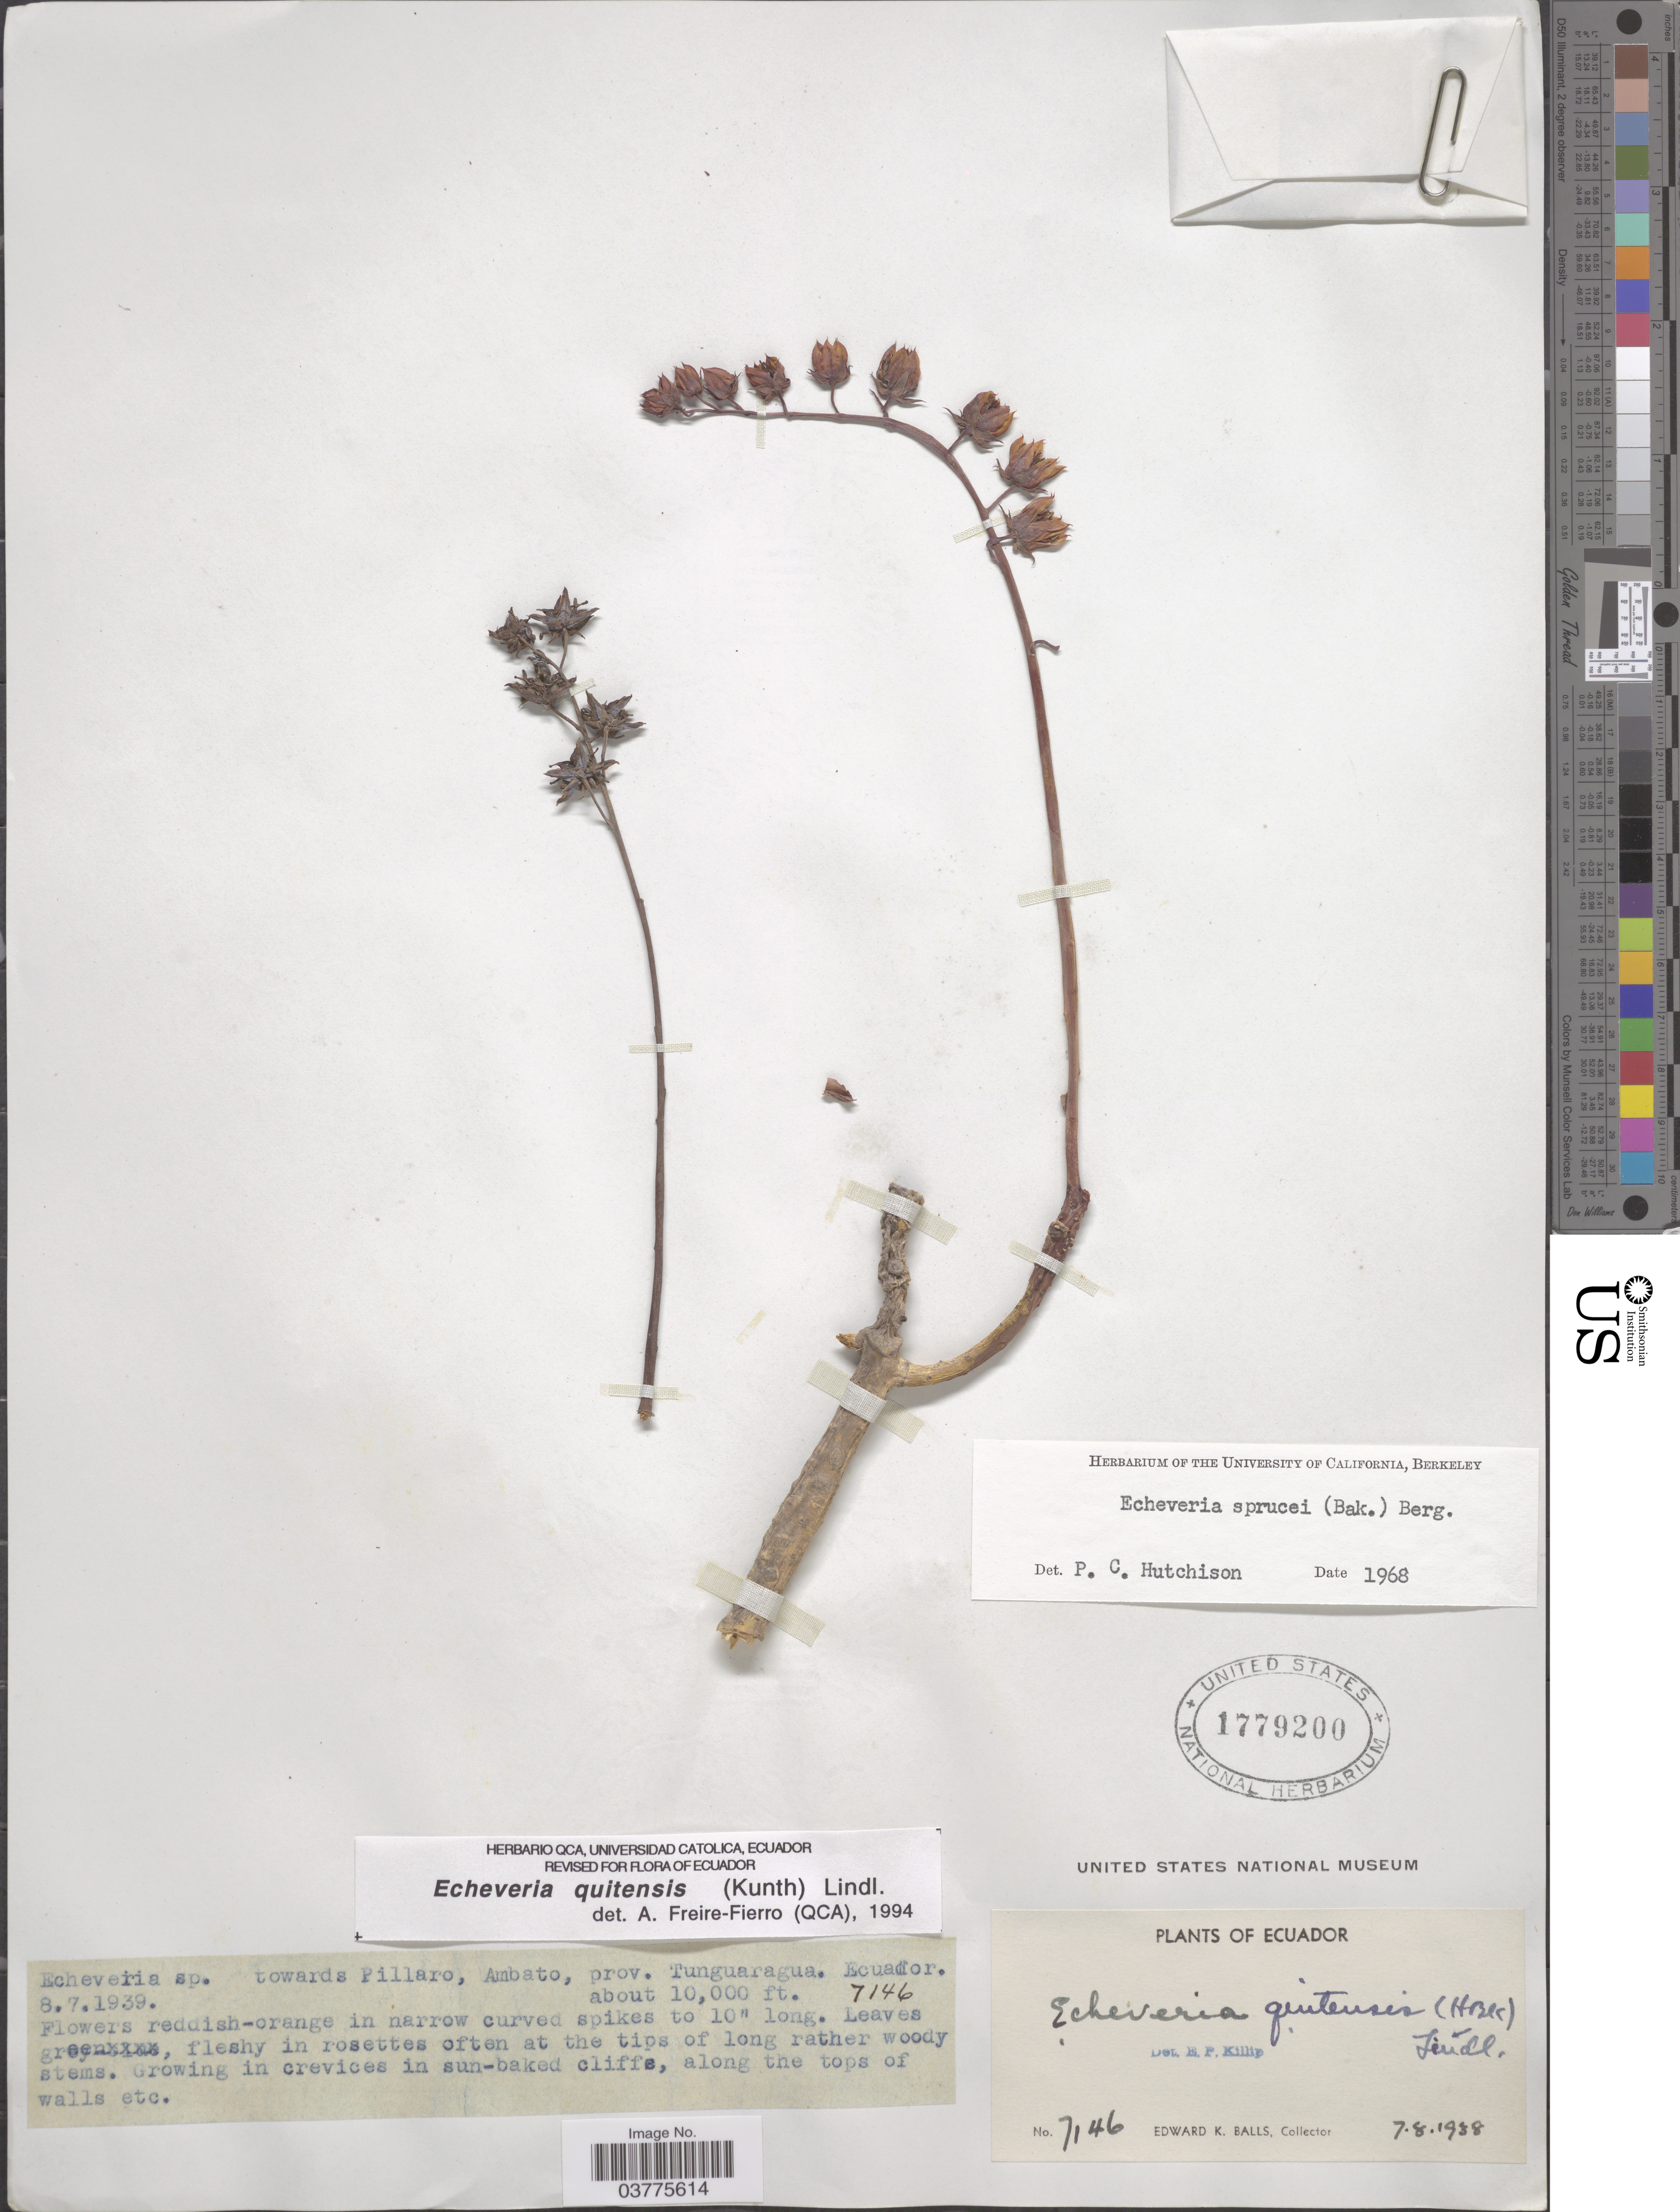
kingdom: Plantae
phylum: Tracheophyta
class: Magnoliopsida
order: Saxifragales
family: Crassulaceae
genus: Echeveria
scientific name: Echeveria quitensis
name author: (Kunth) Lindl.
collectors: E. K. Balls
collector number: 7146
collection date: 1938-07-08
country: Ecuador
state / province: Tungurahua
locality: Towards Pillaro, Ambato, prov. Tunguaragua.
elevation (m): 3048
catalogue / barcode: US 1779200